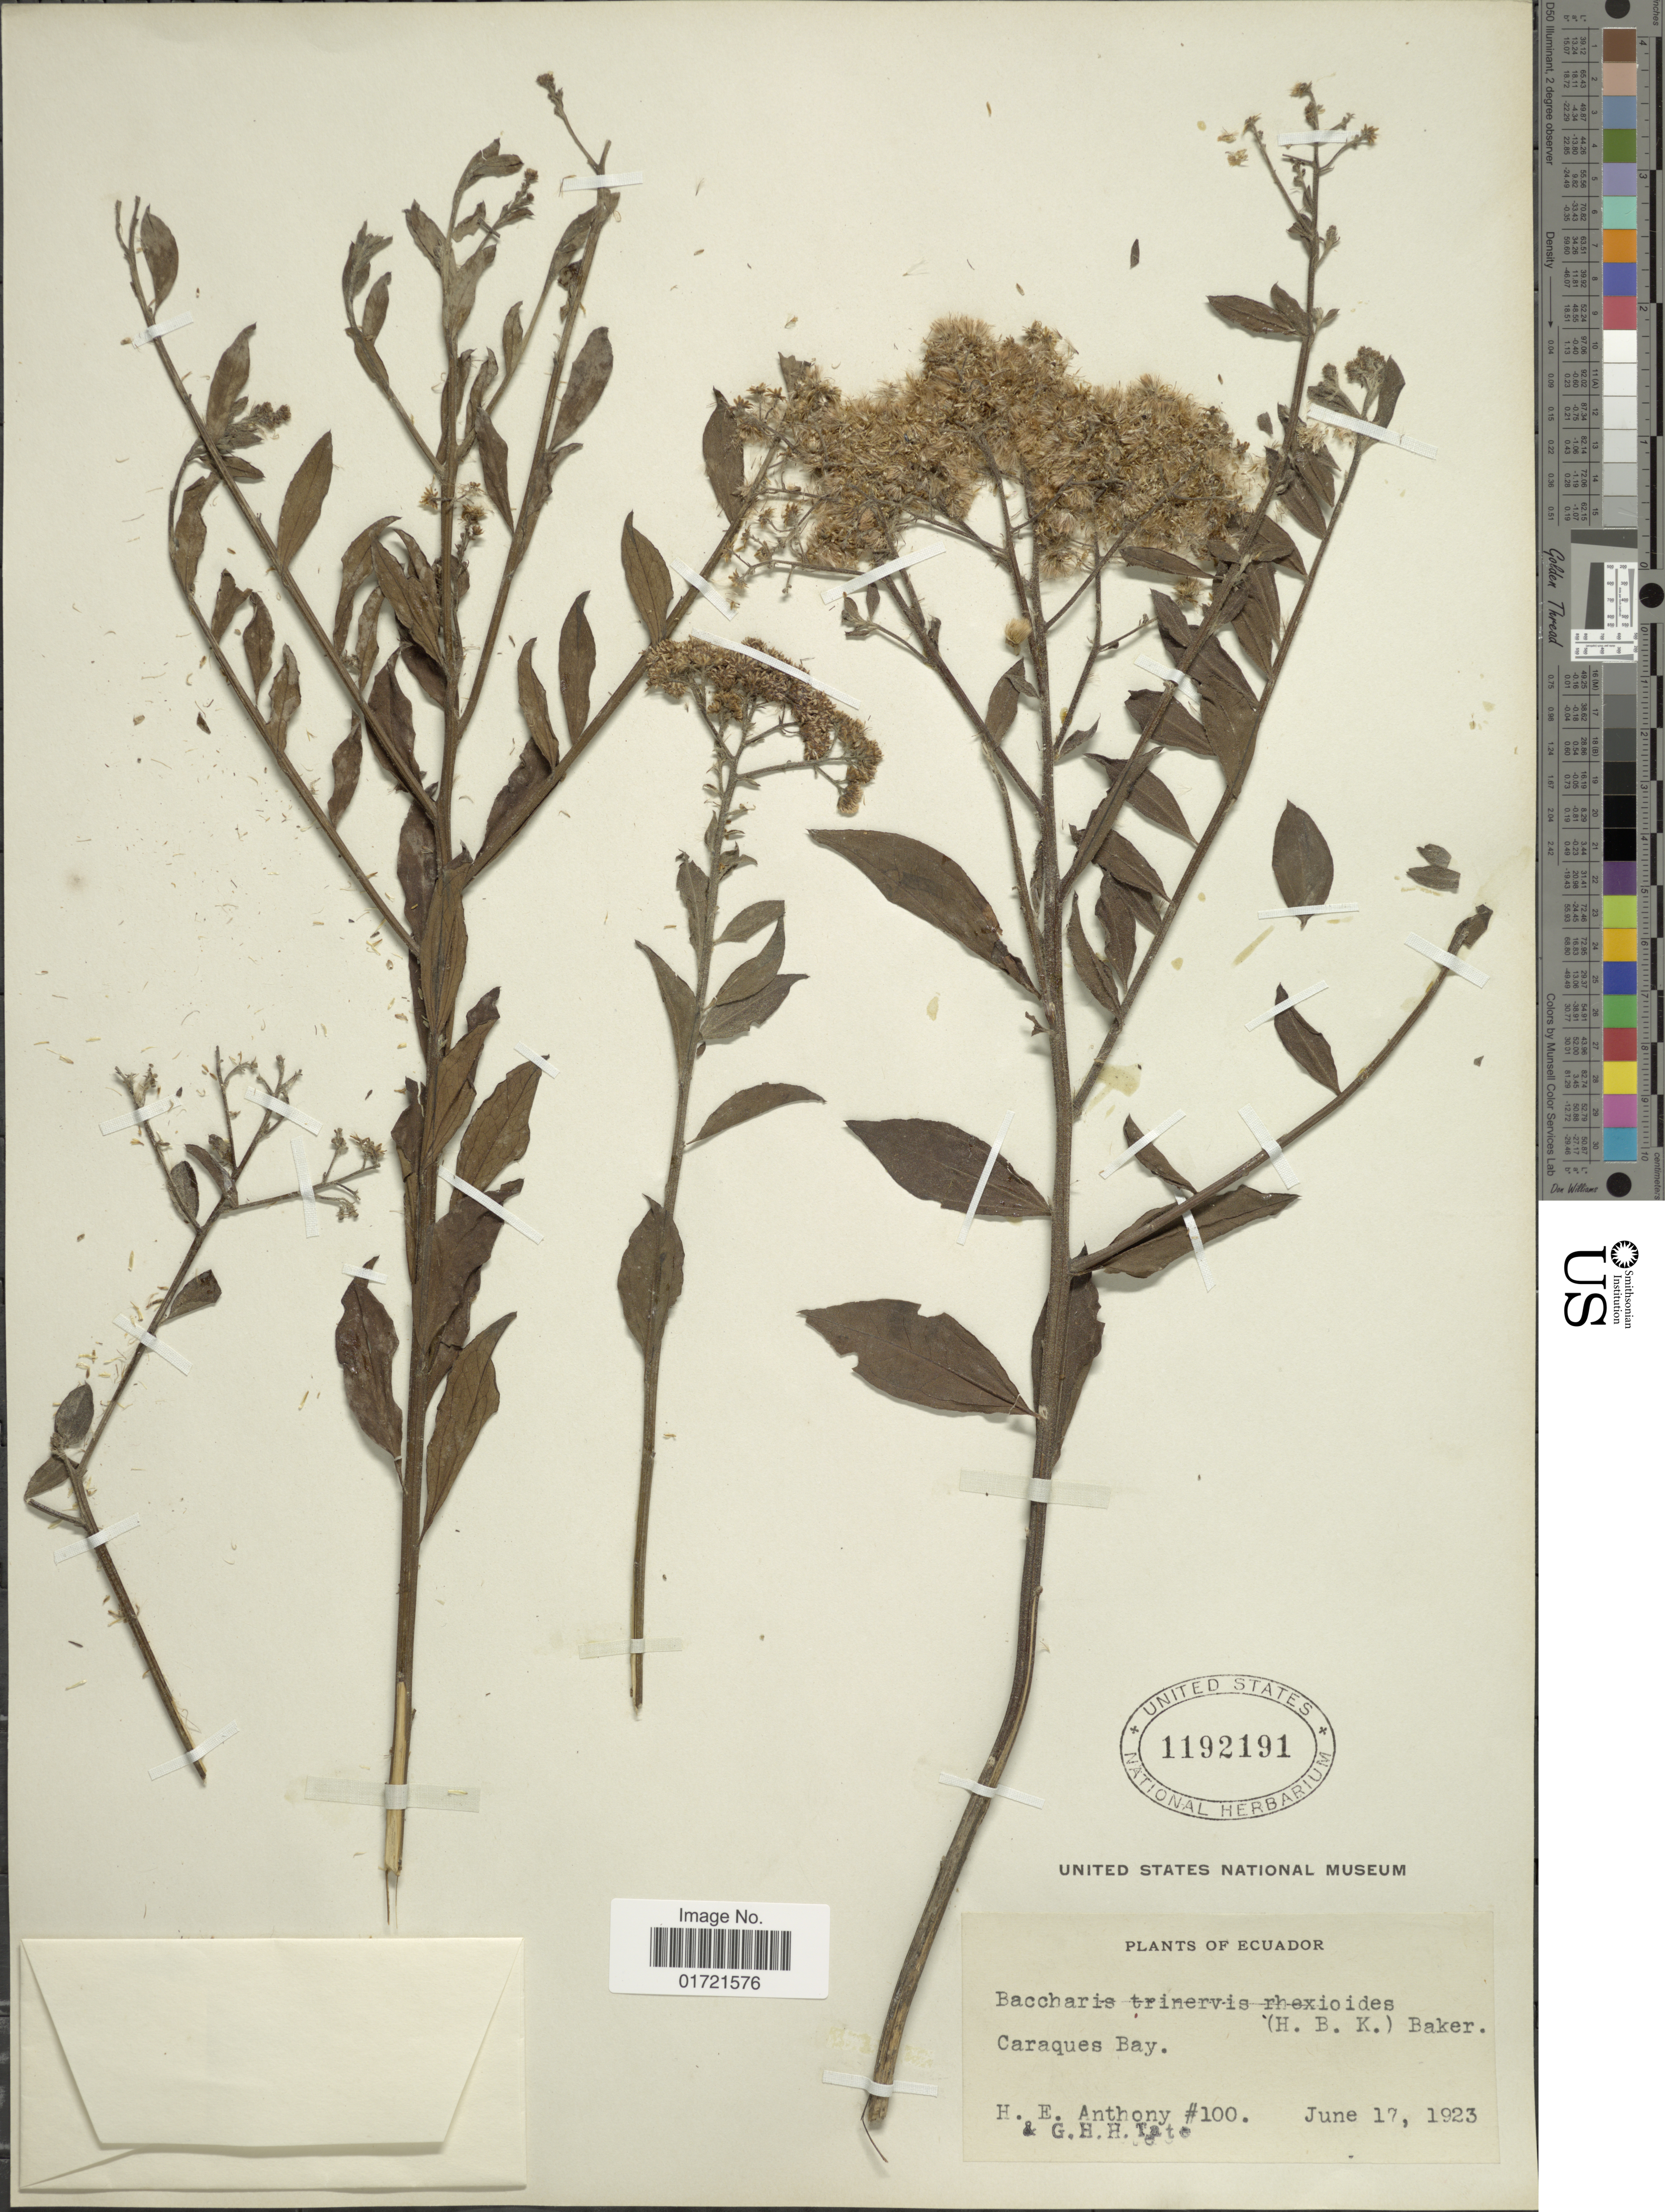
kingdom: Plantae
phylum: Tracheophyta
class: Magnoliopsida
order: Asterales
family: Asteraceae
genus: Baccharis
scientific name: Baccharis trinervis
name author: (Lam.) Pers.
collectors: H. E. Anthony & G. H. H.Tate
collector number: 100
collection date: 1923-06-17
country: Ecuador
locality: Caraques Bay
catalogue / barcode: US 1192191